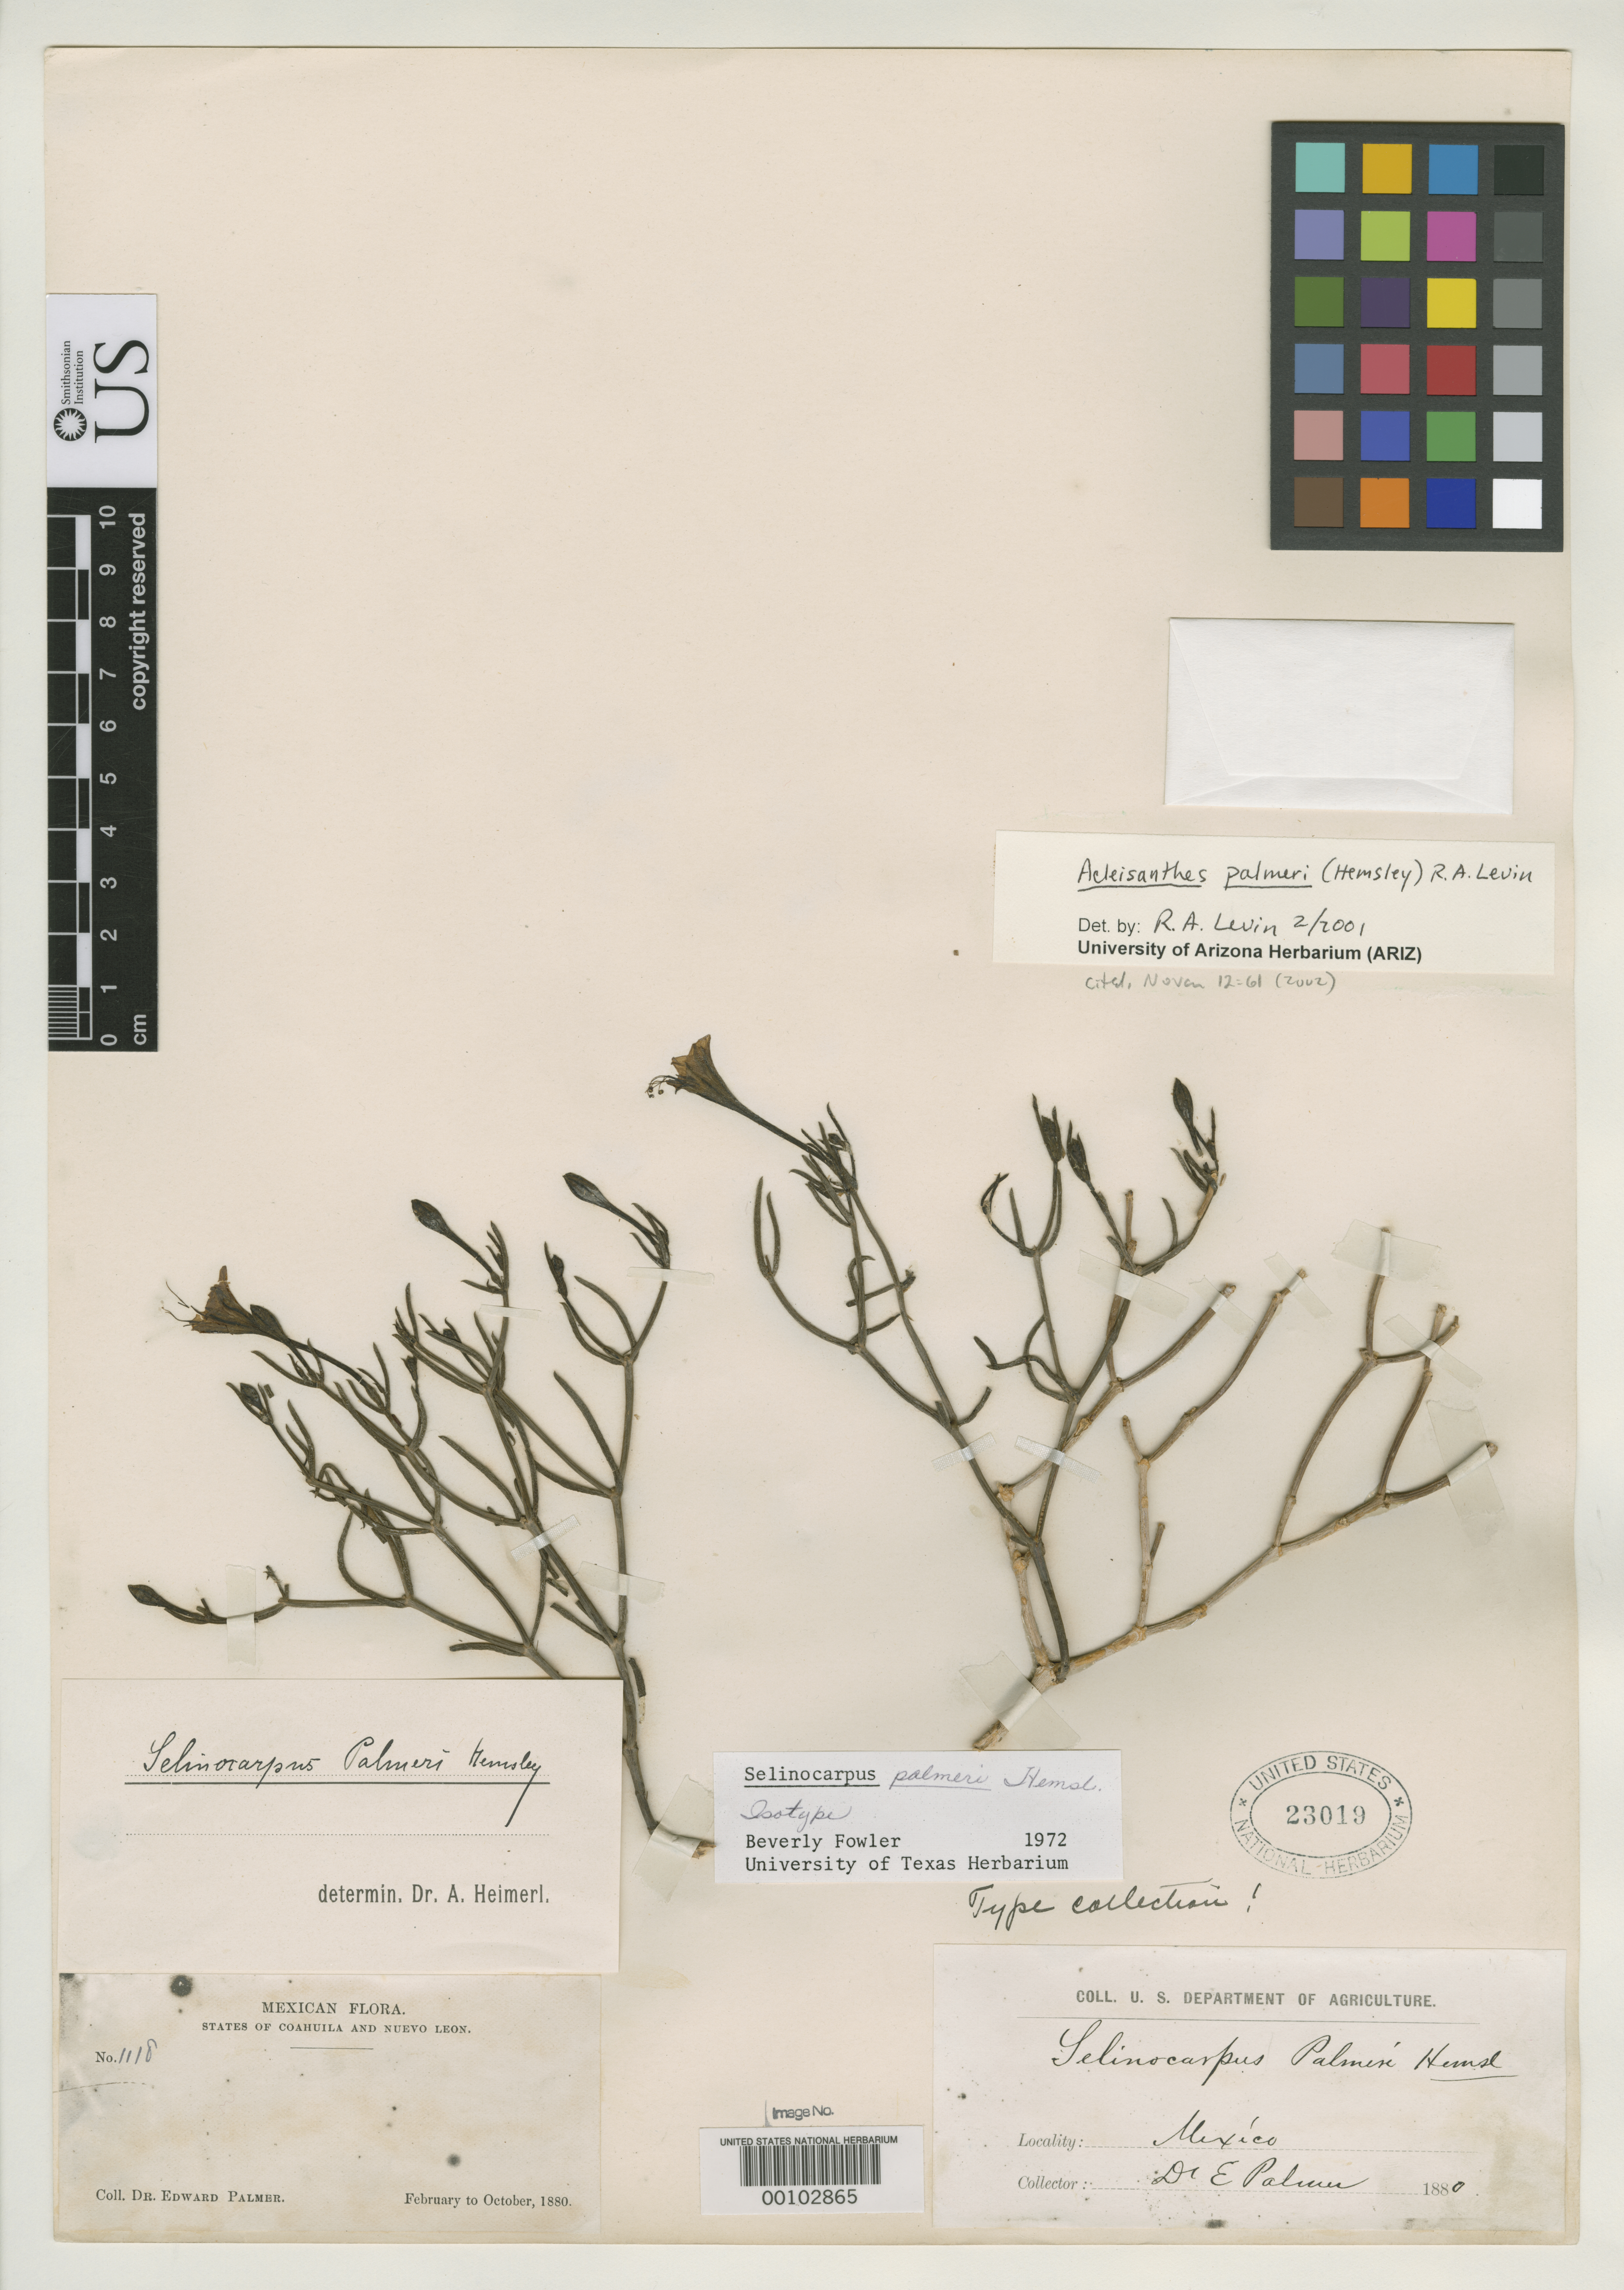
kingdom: Plantae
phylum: Tracheophyta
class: Magnoliopsida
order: Caryophyllales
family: Nyctaginaceae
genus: Selinocarpus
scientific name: Selinocarpus palmeri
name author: Hemsl.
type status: Isotype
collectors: E. Palmer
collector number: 1118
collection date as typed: Feb 1880 to -- Oct 1880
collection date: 1880-02/1880-10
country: Mexico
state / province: Coahuila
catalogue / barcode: US 23019